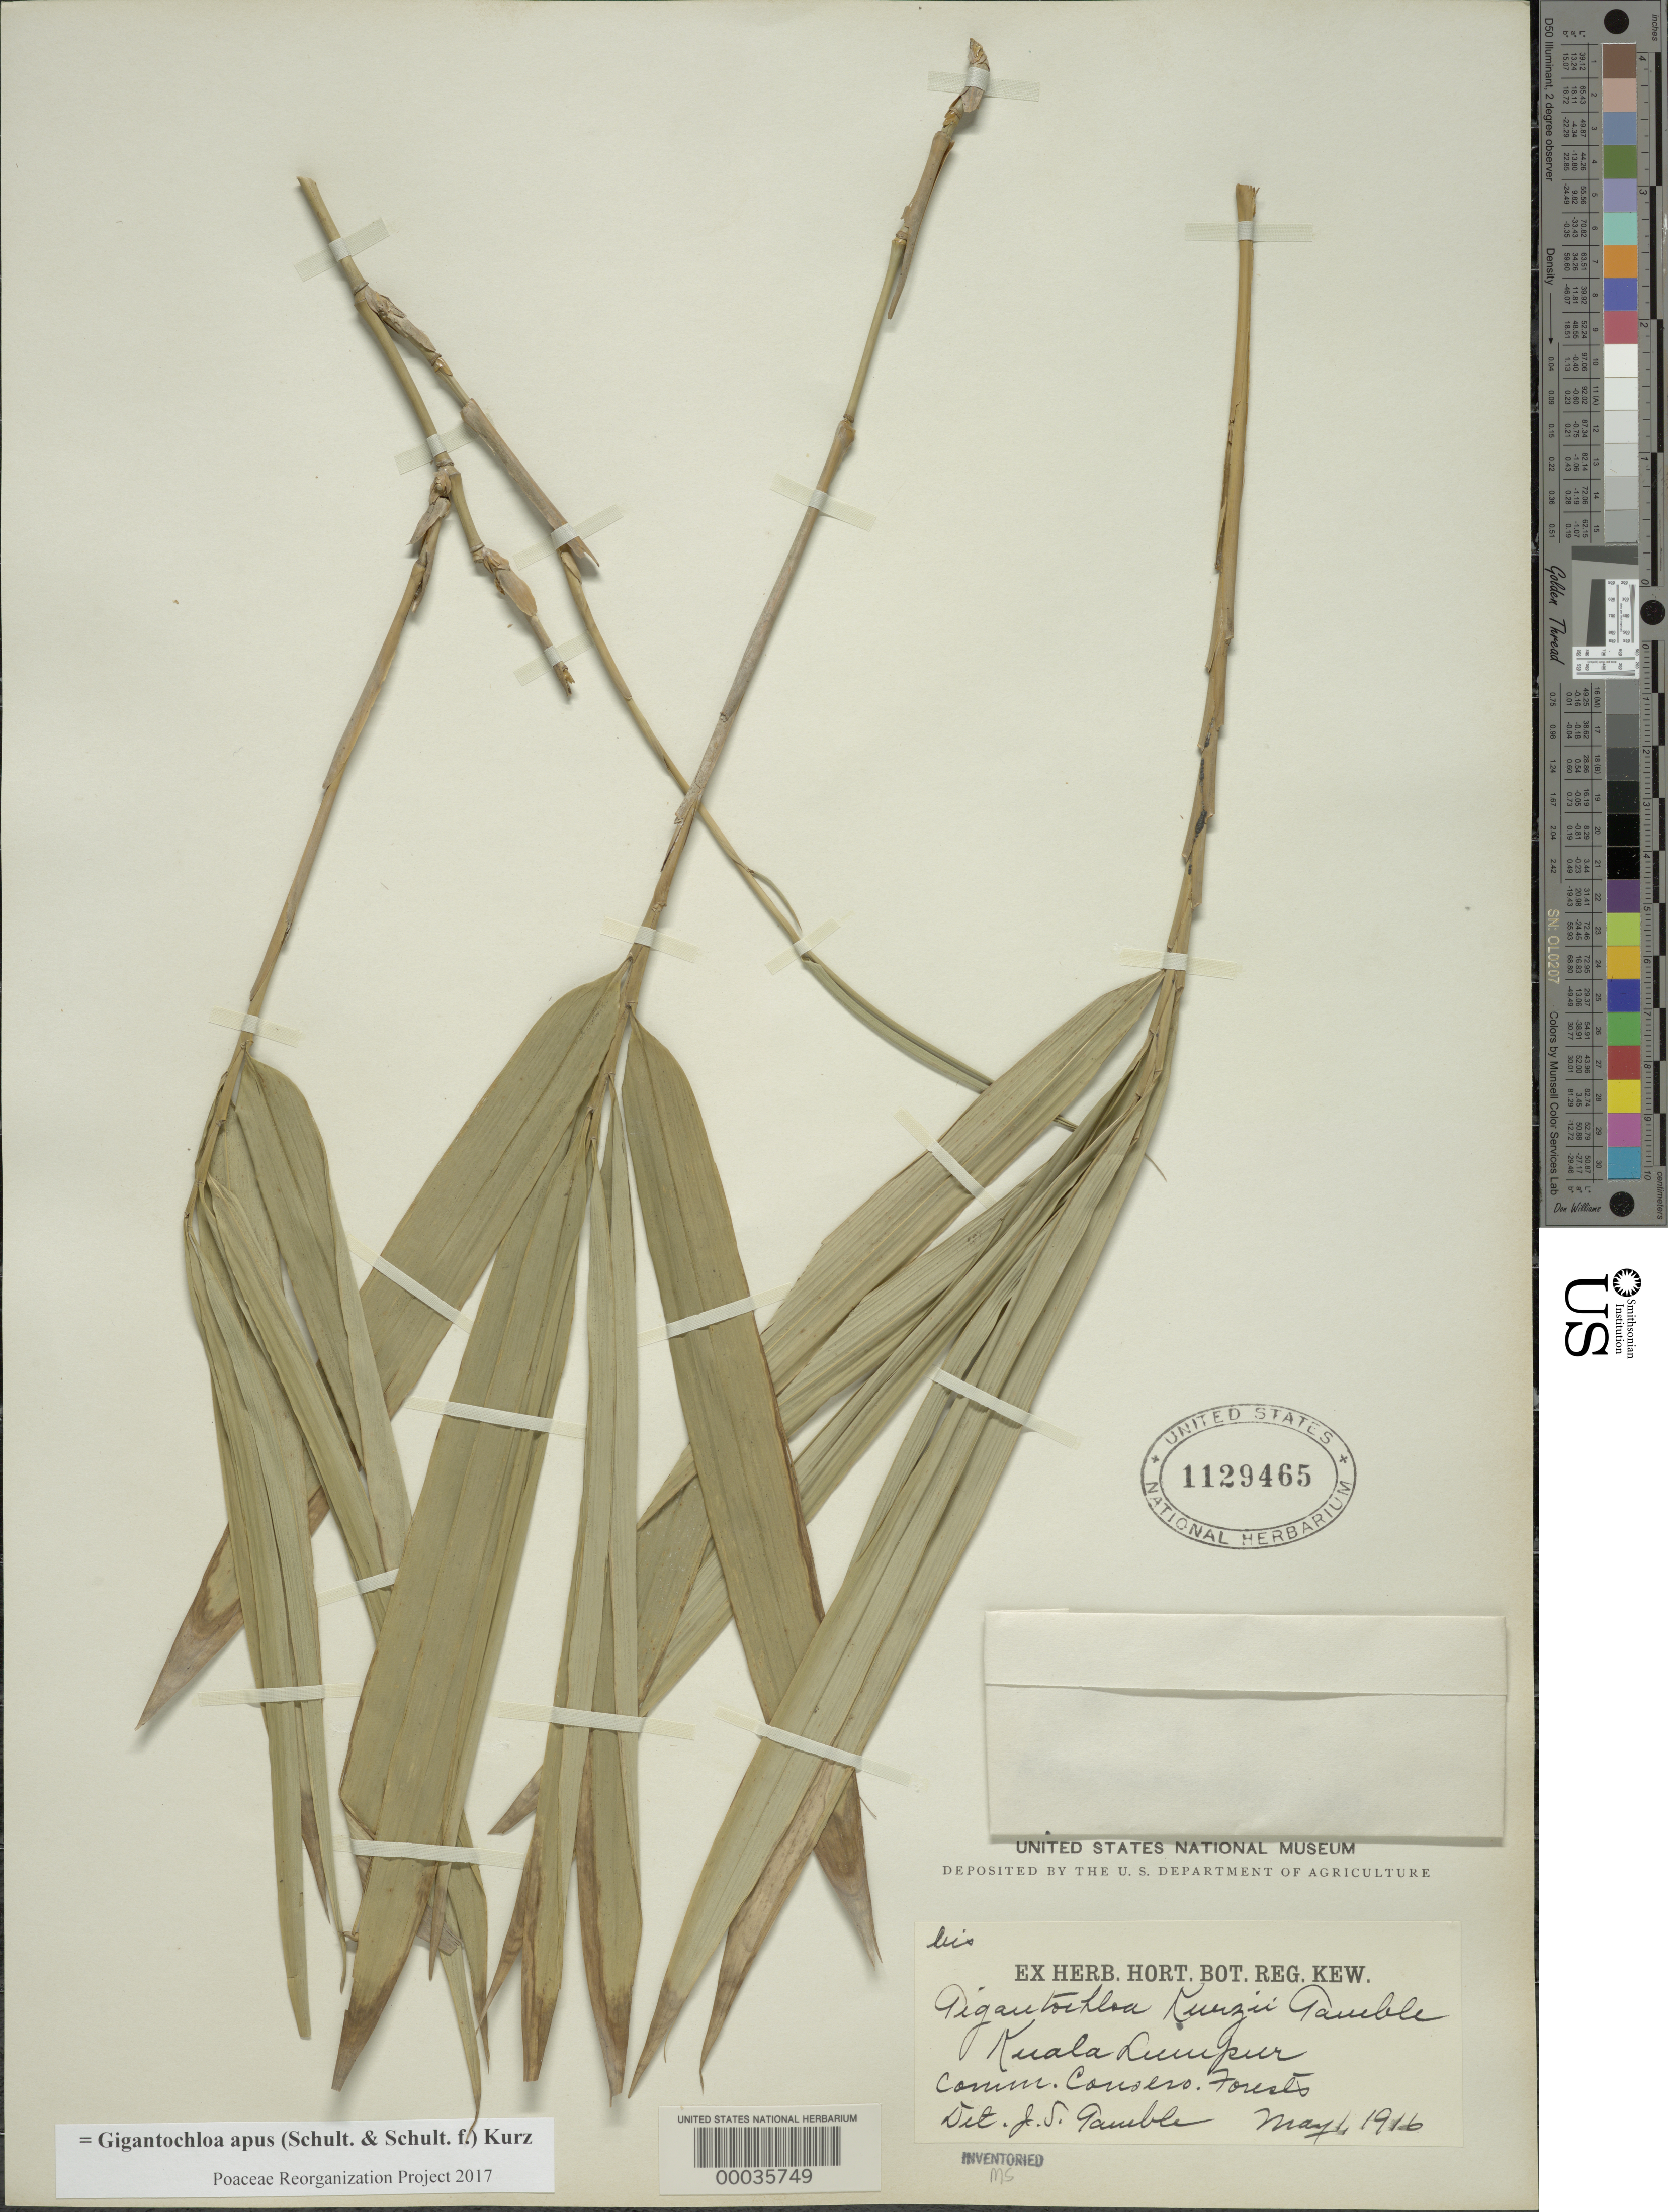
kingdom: Plantae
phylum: Tracheophyta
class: Liliopsida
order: Poales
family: Poaceae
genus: Gigantochloa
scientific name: Gigantochloa apus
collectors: J. S. Gamble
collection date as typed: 01 May 1916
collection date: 1916-05-01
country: Malaysia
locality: Kuala Lumpur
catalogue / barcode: US 1129465